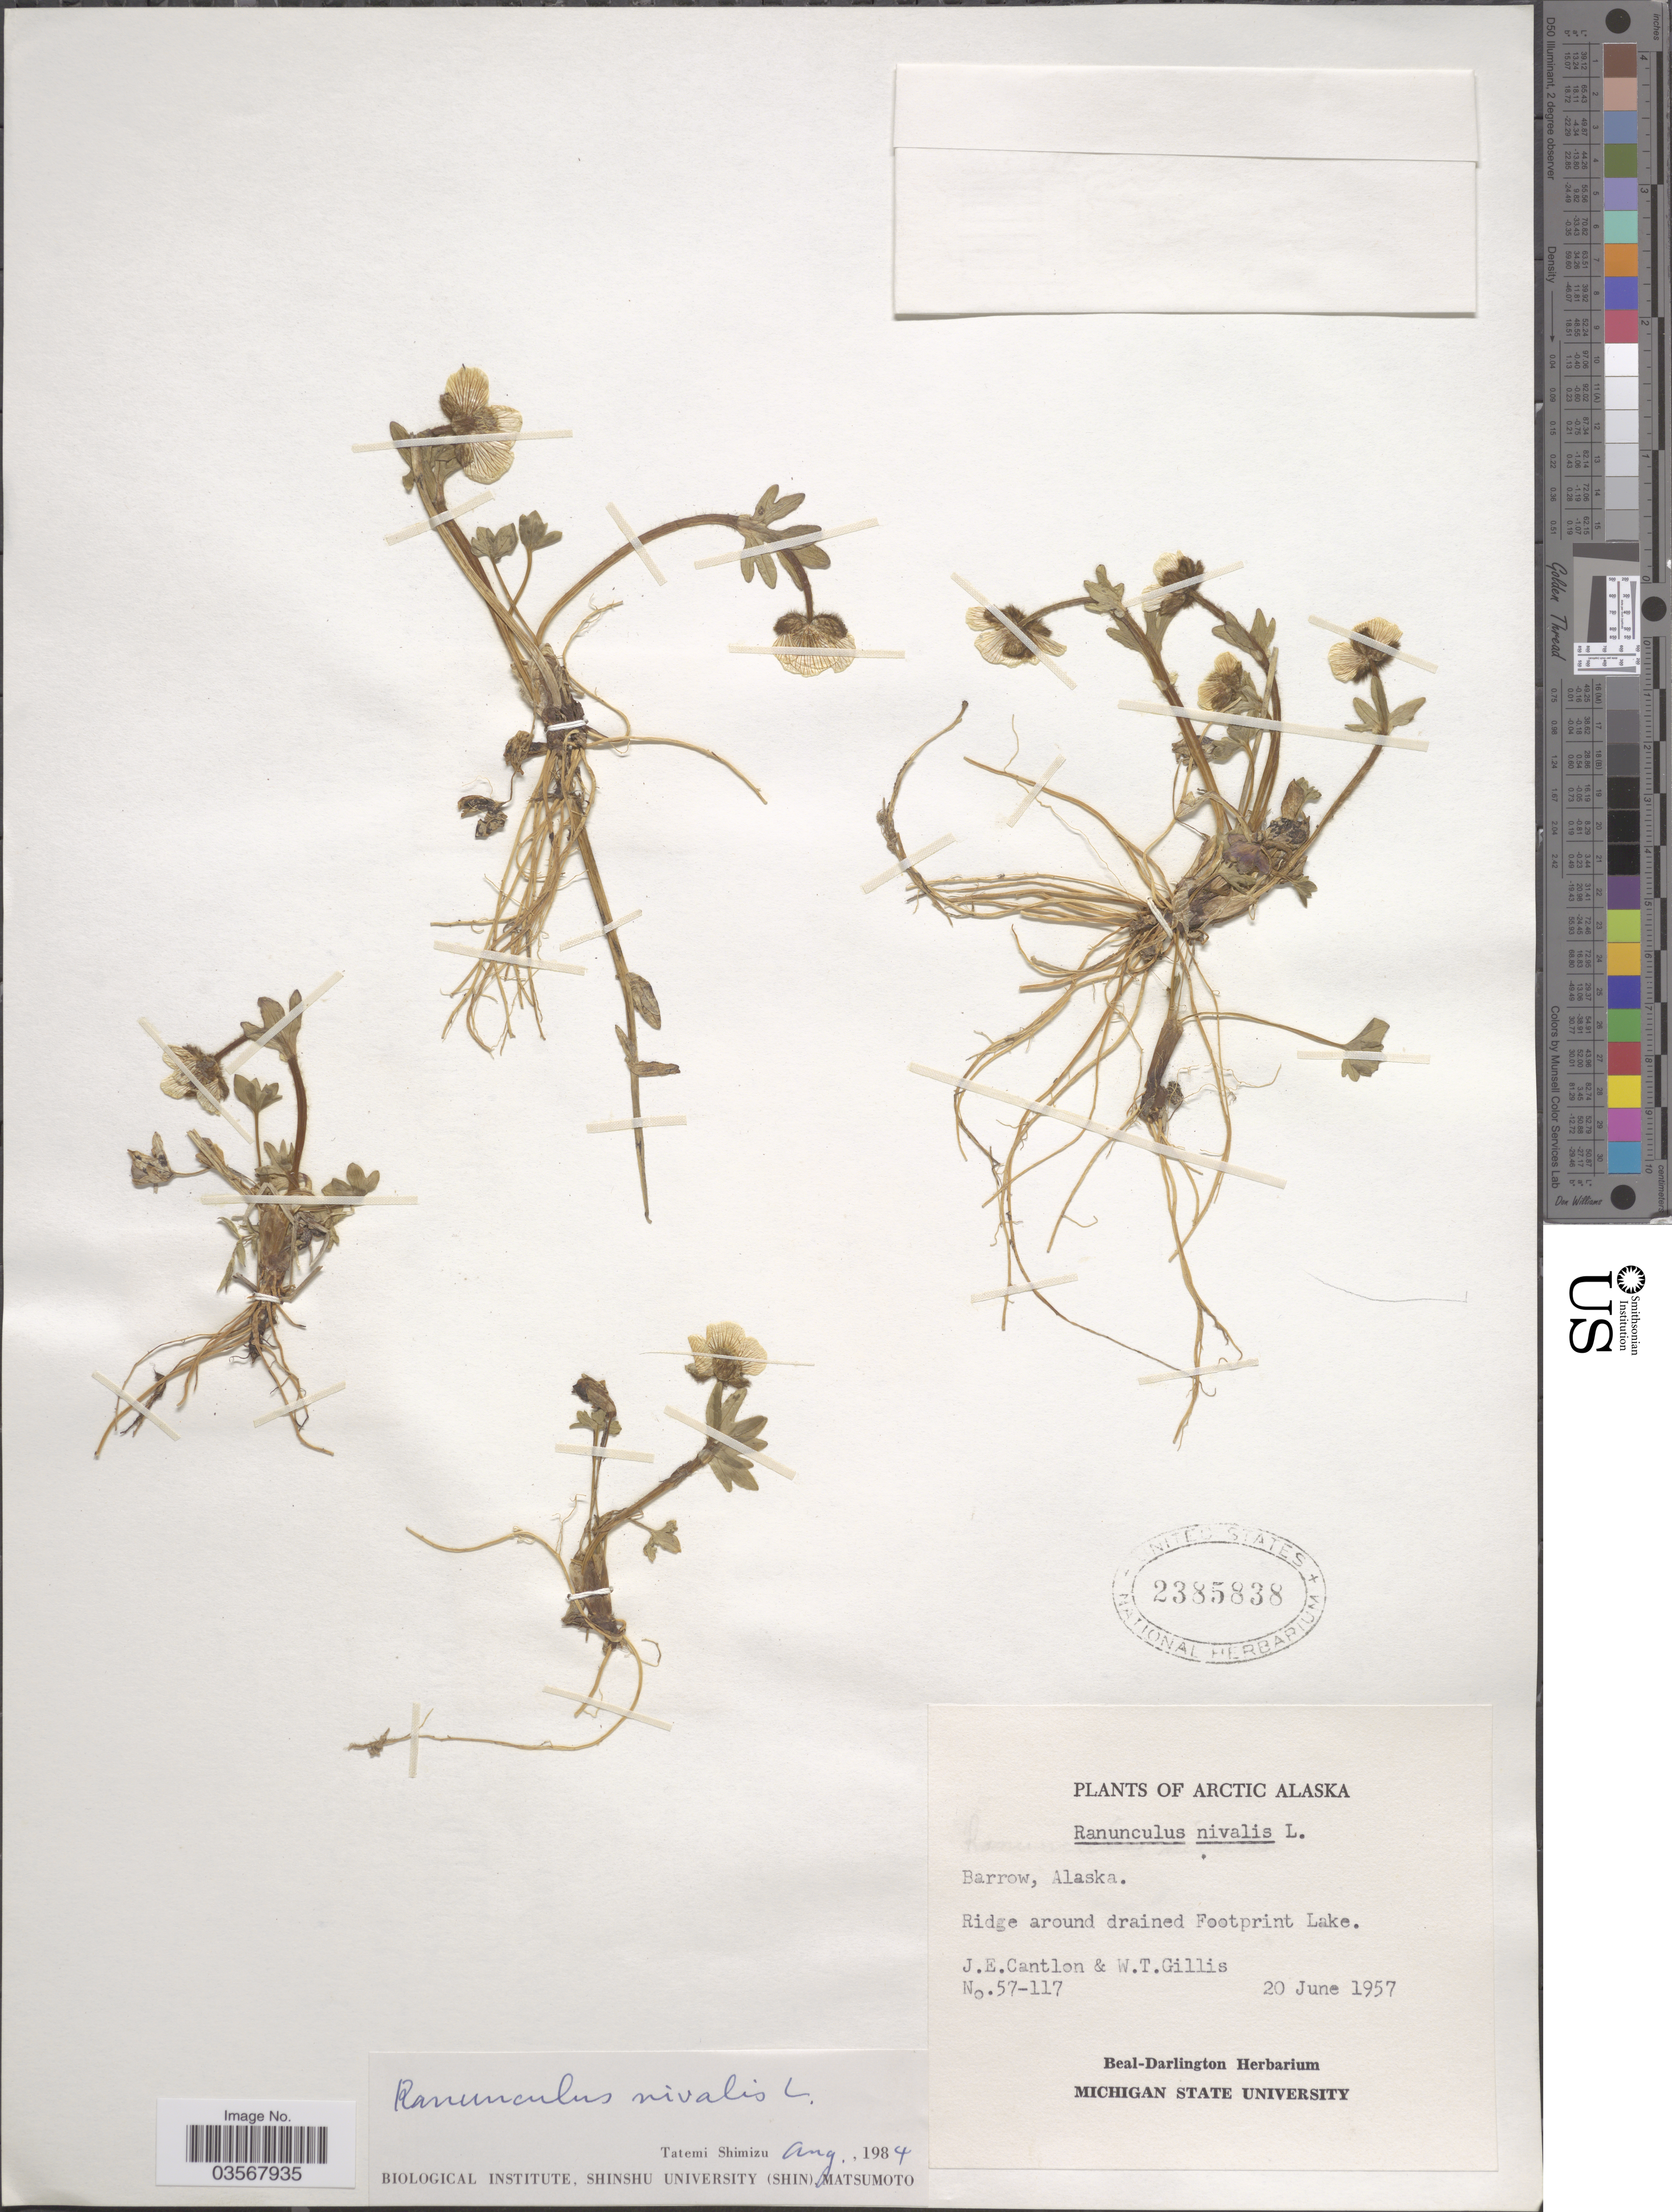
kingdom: Plantae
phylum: Tracheophyta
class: Magnoliopsida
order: Ranunculales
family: Ranunculaceae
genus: Ranunculus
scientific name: Ranunculus nivalis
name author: L.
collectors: J. Cantlon & W. T. Gillis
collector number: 57-117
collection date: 1957-06-20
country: United States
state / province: Alaska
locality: Arctic. Barrow. Ridge around drained Footprint Lake.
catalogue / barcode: US 2385838